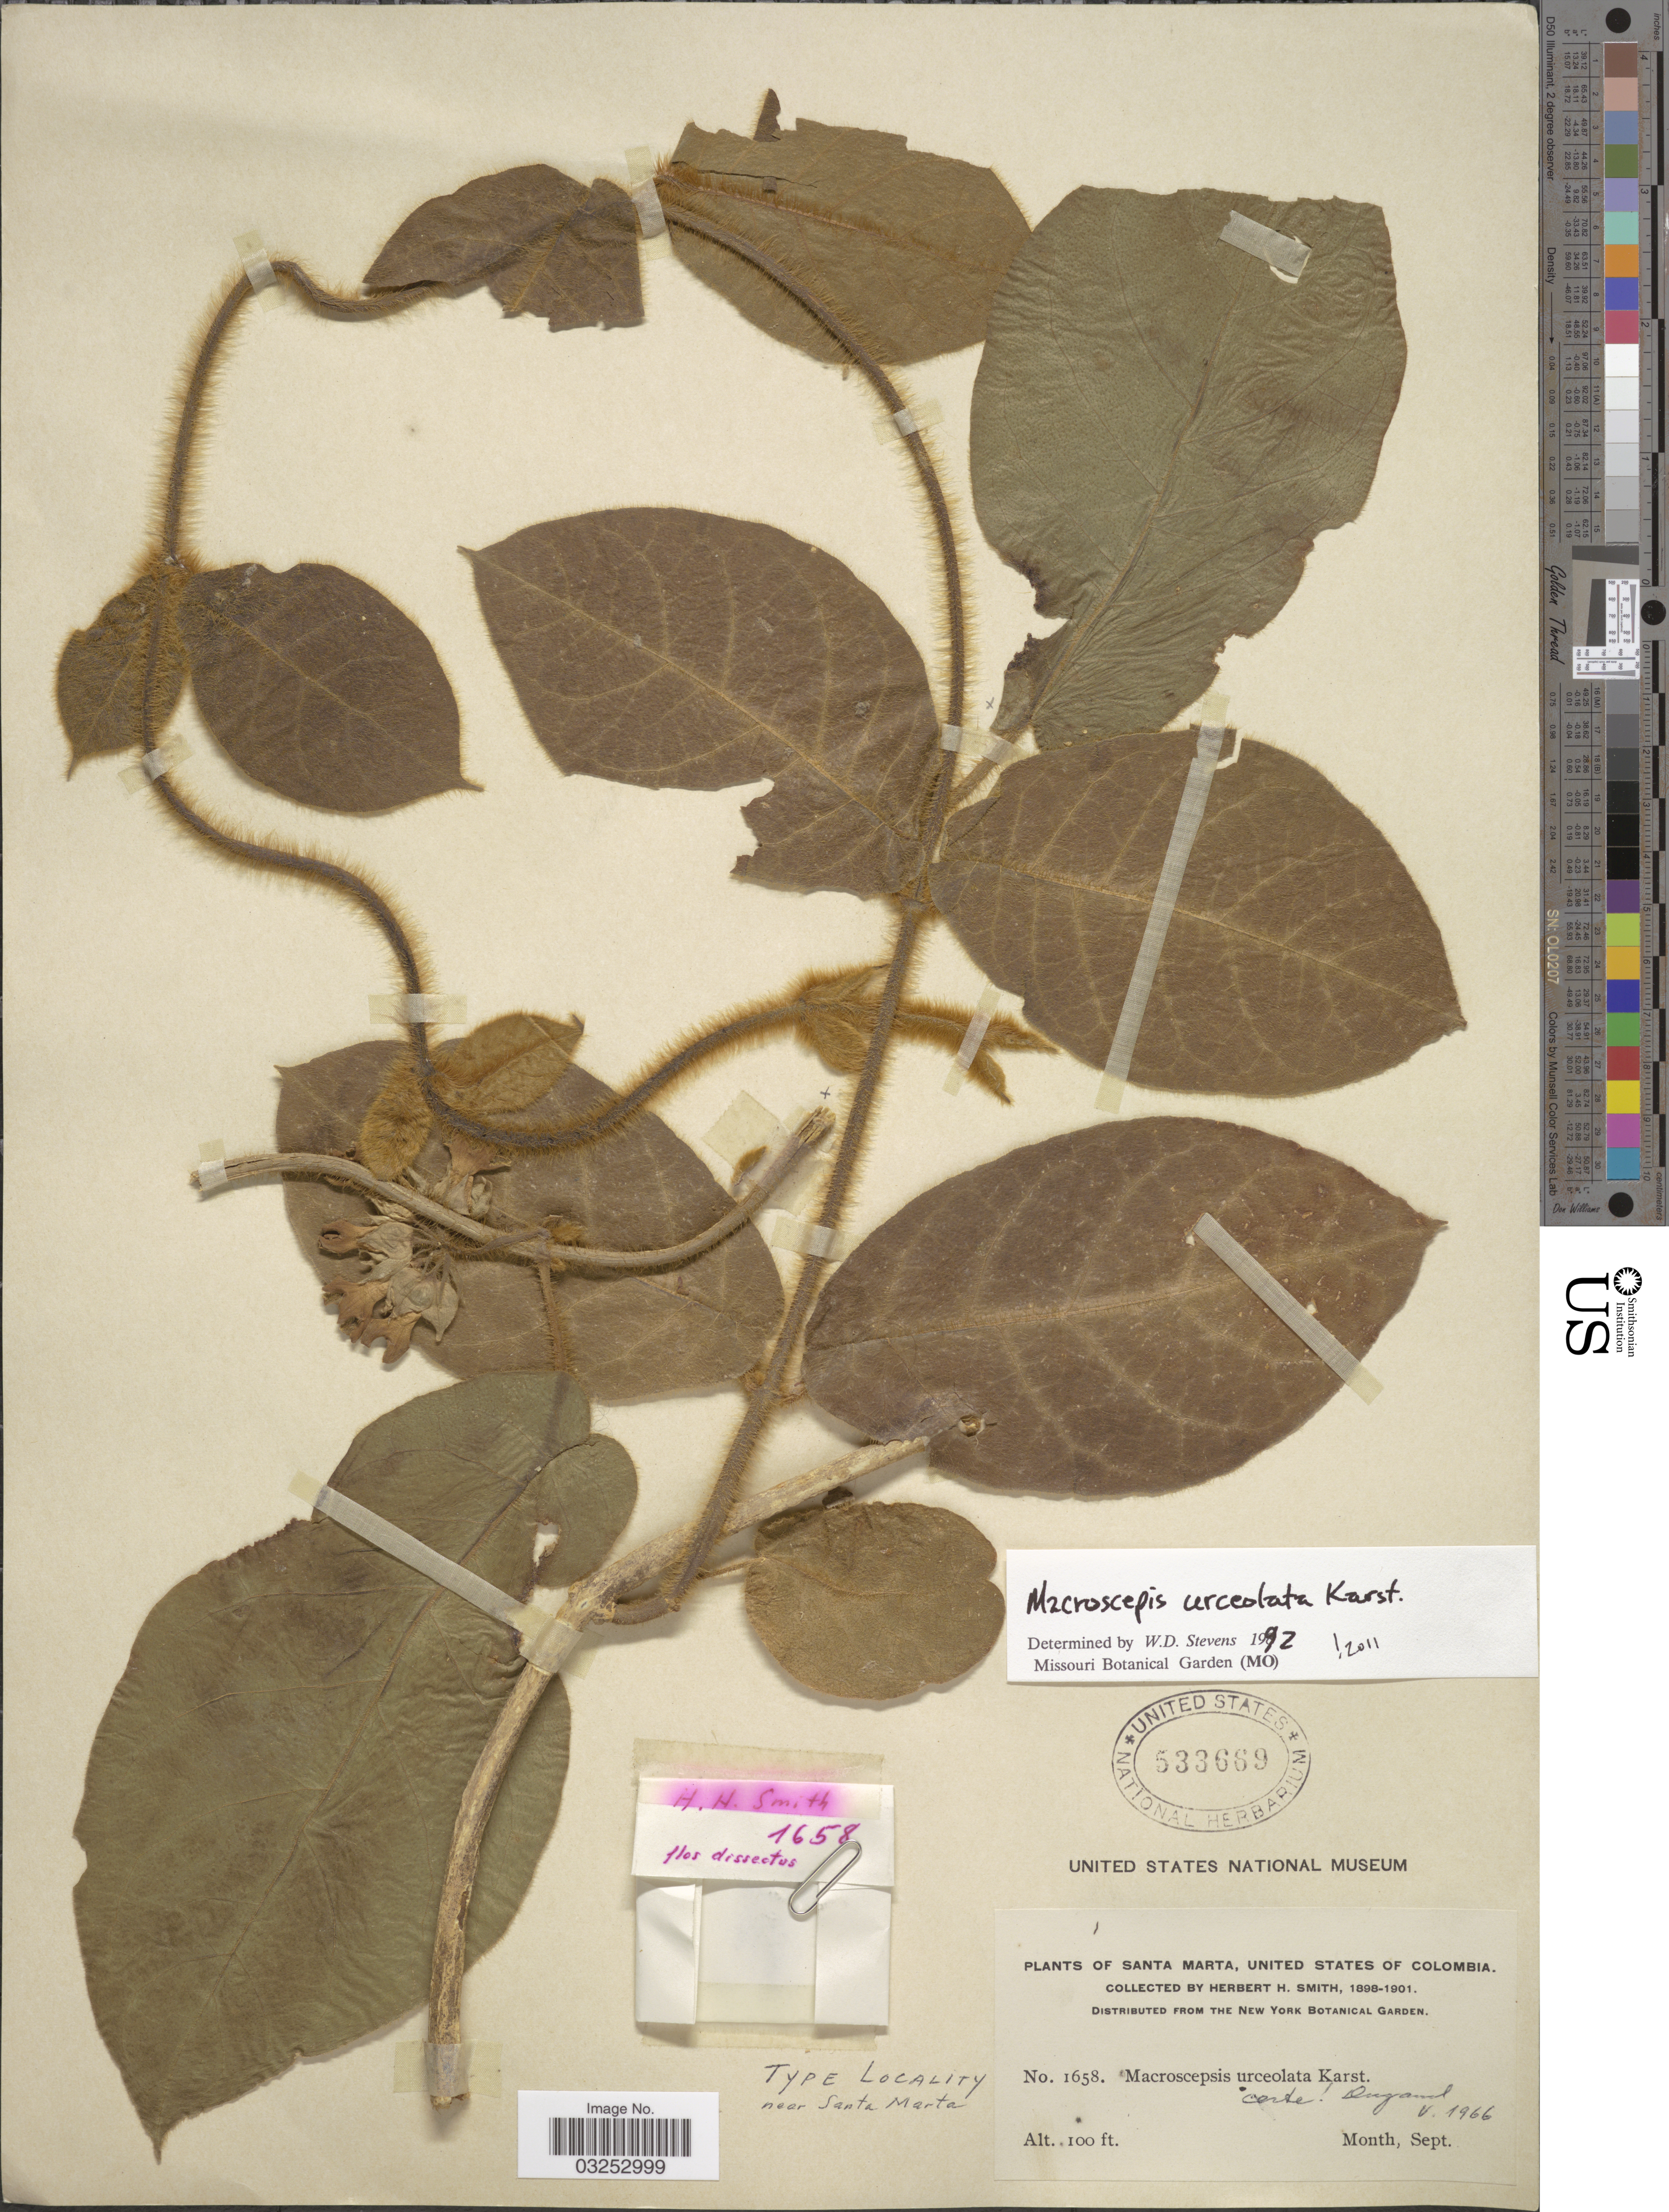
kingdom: Plantae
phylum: Tracheophyta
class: Magnoliopsida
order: Gentianales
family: Apocynaceae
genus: Macroscepis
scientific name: Macroscepis urceolata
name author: H. Karst.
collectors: Herbert H. Smith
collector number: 1658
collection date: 1898-09/1901-09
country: Colombia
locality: Santa Marta, United States of Colombia.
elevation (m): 30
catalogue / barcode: US 533669